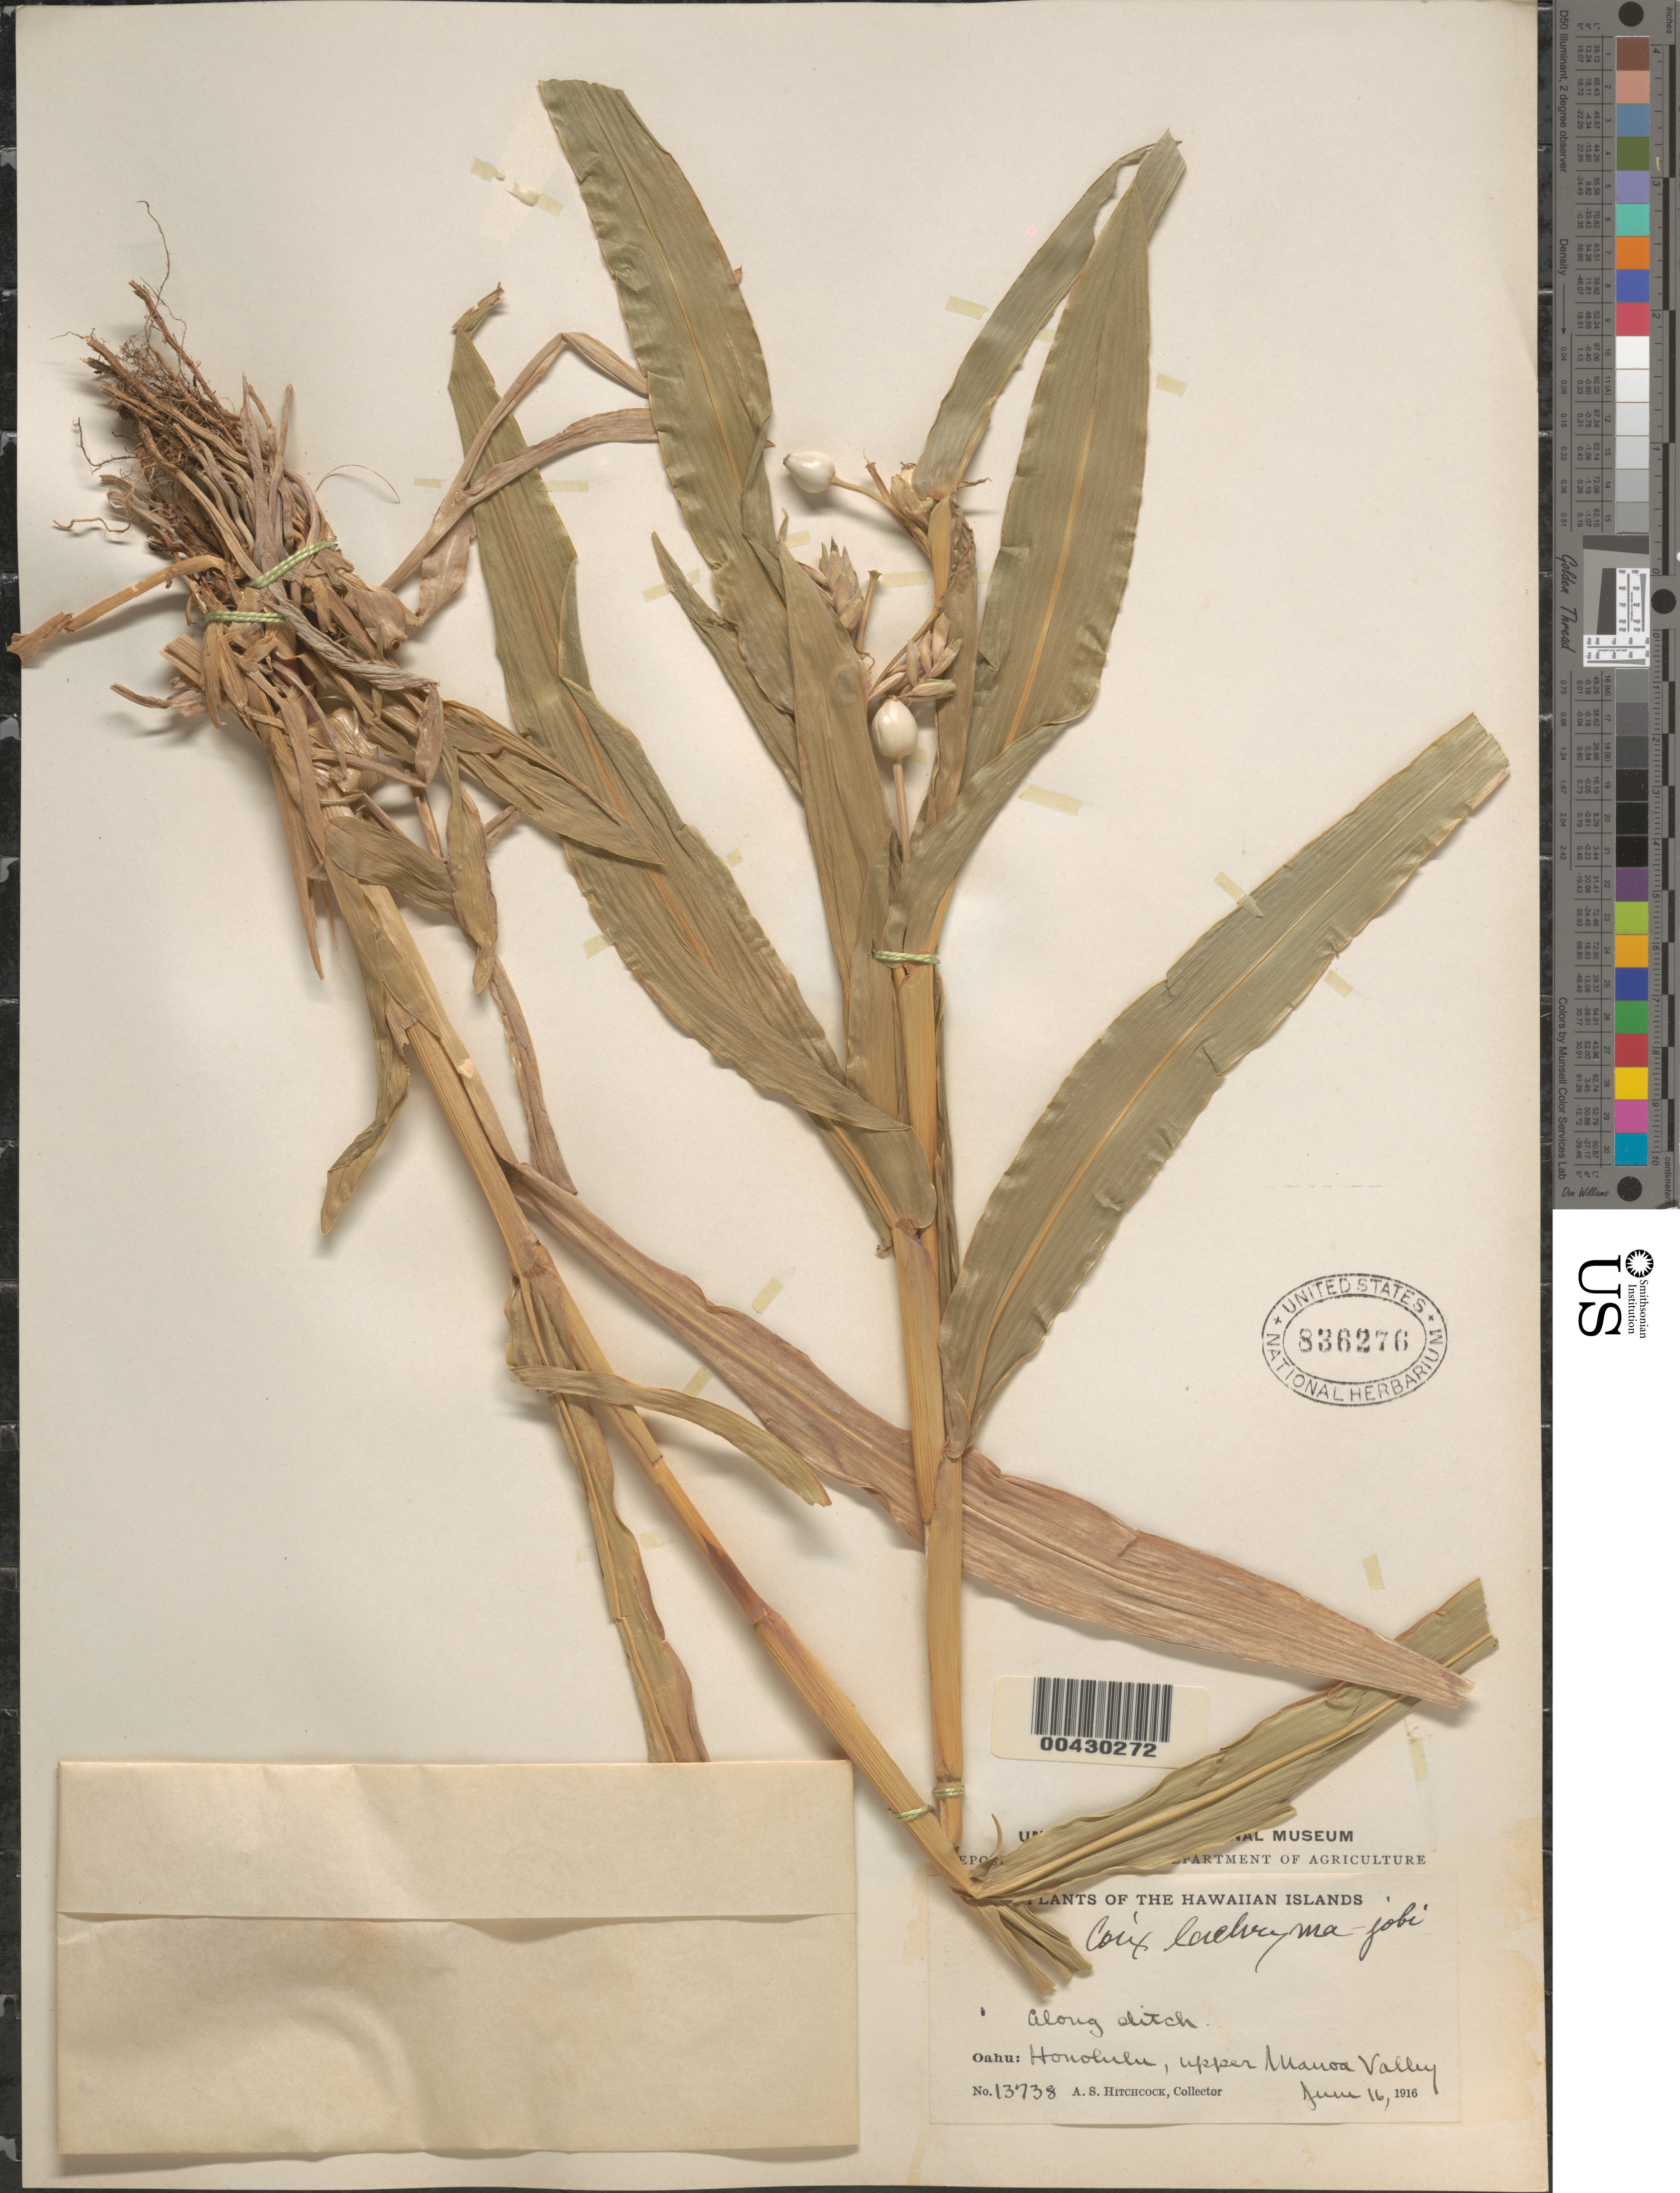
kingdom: Plantae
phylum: Tracheophyta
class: Liliopsida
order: Poales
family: Poaceae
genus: Coix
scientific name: Coix lacryma-jobi var. lacryma-jobi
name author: L.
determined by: Faccenda, K.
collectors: A. S. Hitchcock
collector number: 13738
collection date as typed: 16 Jun 1916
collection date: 1916-06-16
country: United States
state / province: Hawaii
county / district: Honolulu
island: Oahu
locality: Honolulu, upper Manoa Valley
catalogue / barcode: US 836276